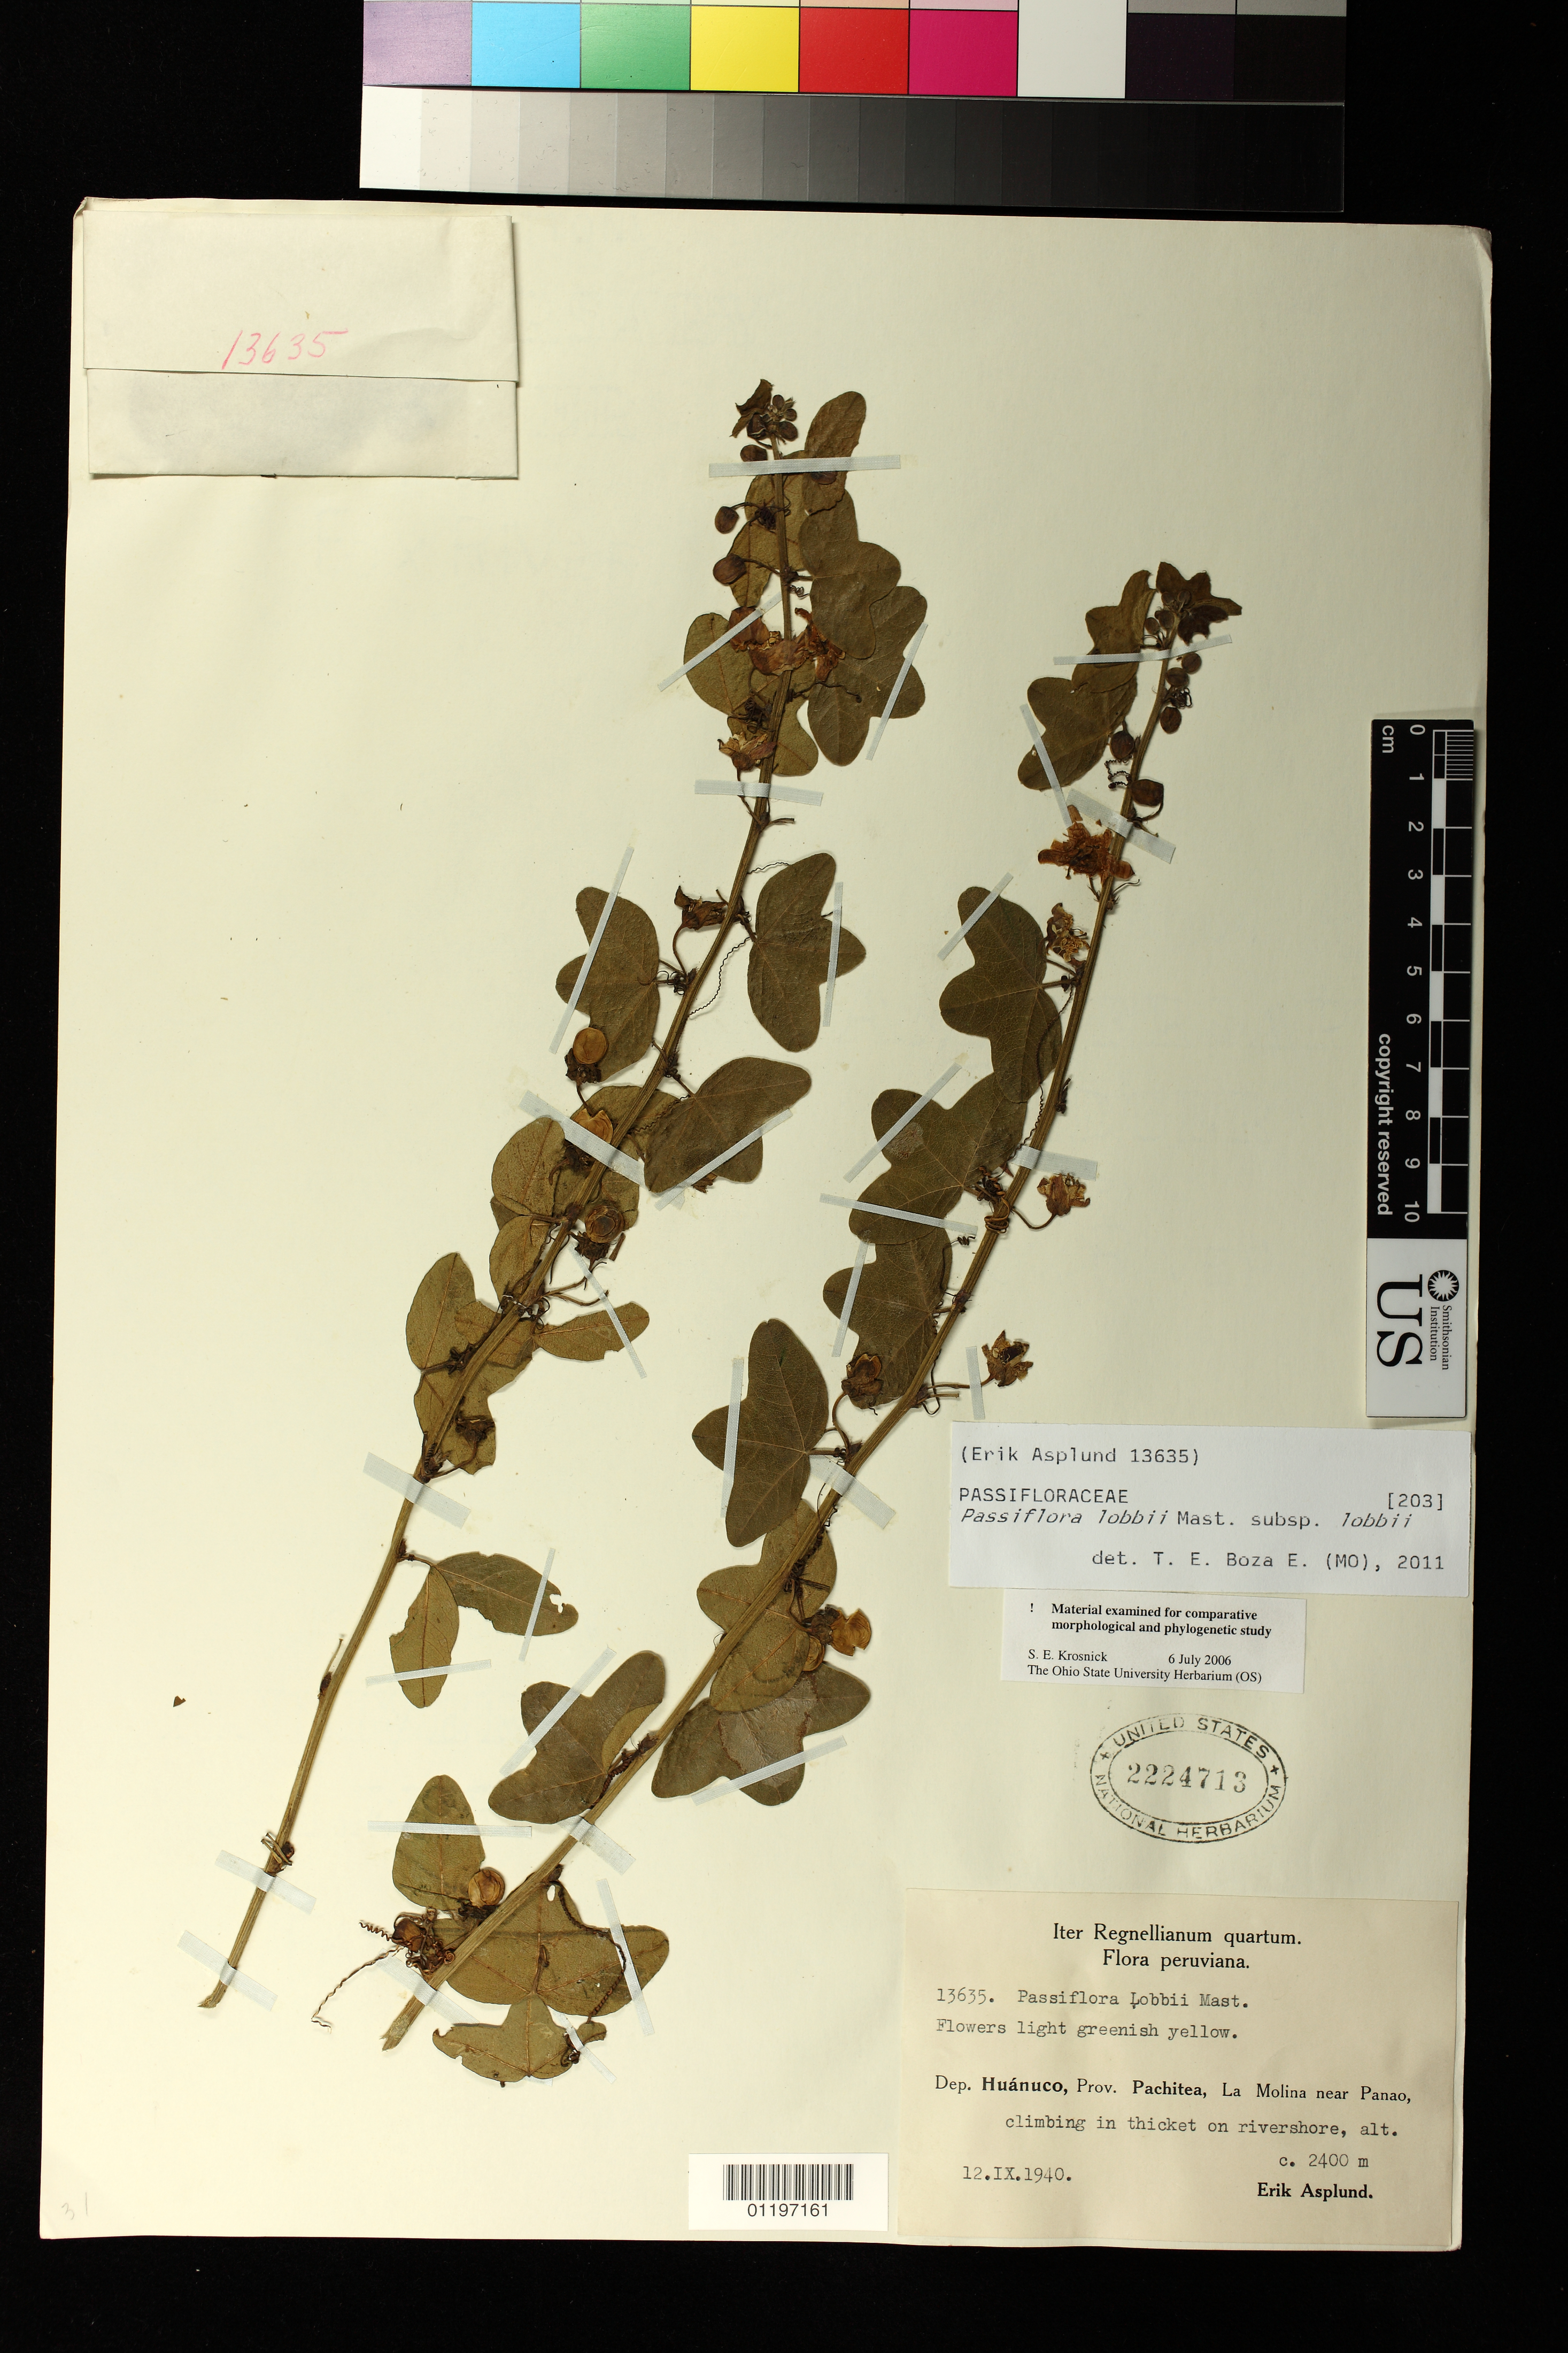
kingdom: Plantae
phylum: Tracheophyta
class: Magnoliopsida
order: Malpighiales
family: Passifloraceae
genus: Passiflora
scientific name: Passiflora lobbii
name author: Mast.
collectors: E. Asplund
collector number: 13635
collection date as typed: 09 Dec 1940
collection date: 1940-12-09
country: Peru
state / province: Huánuco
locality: Prov. Pachitea, La Molina near Panao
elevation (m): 2400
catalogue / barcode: US 2224713